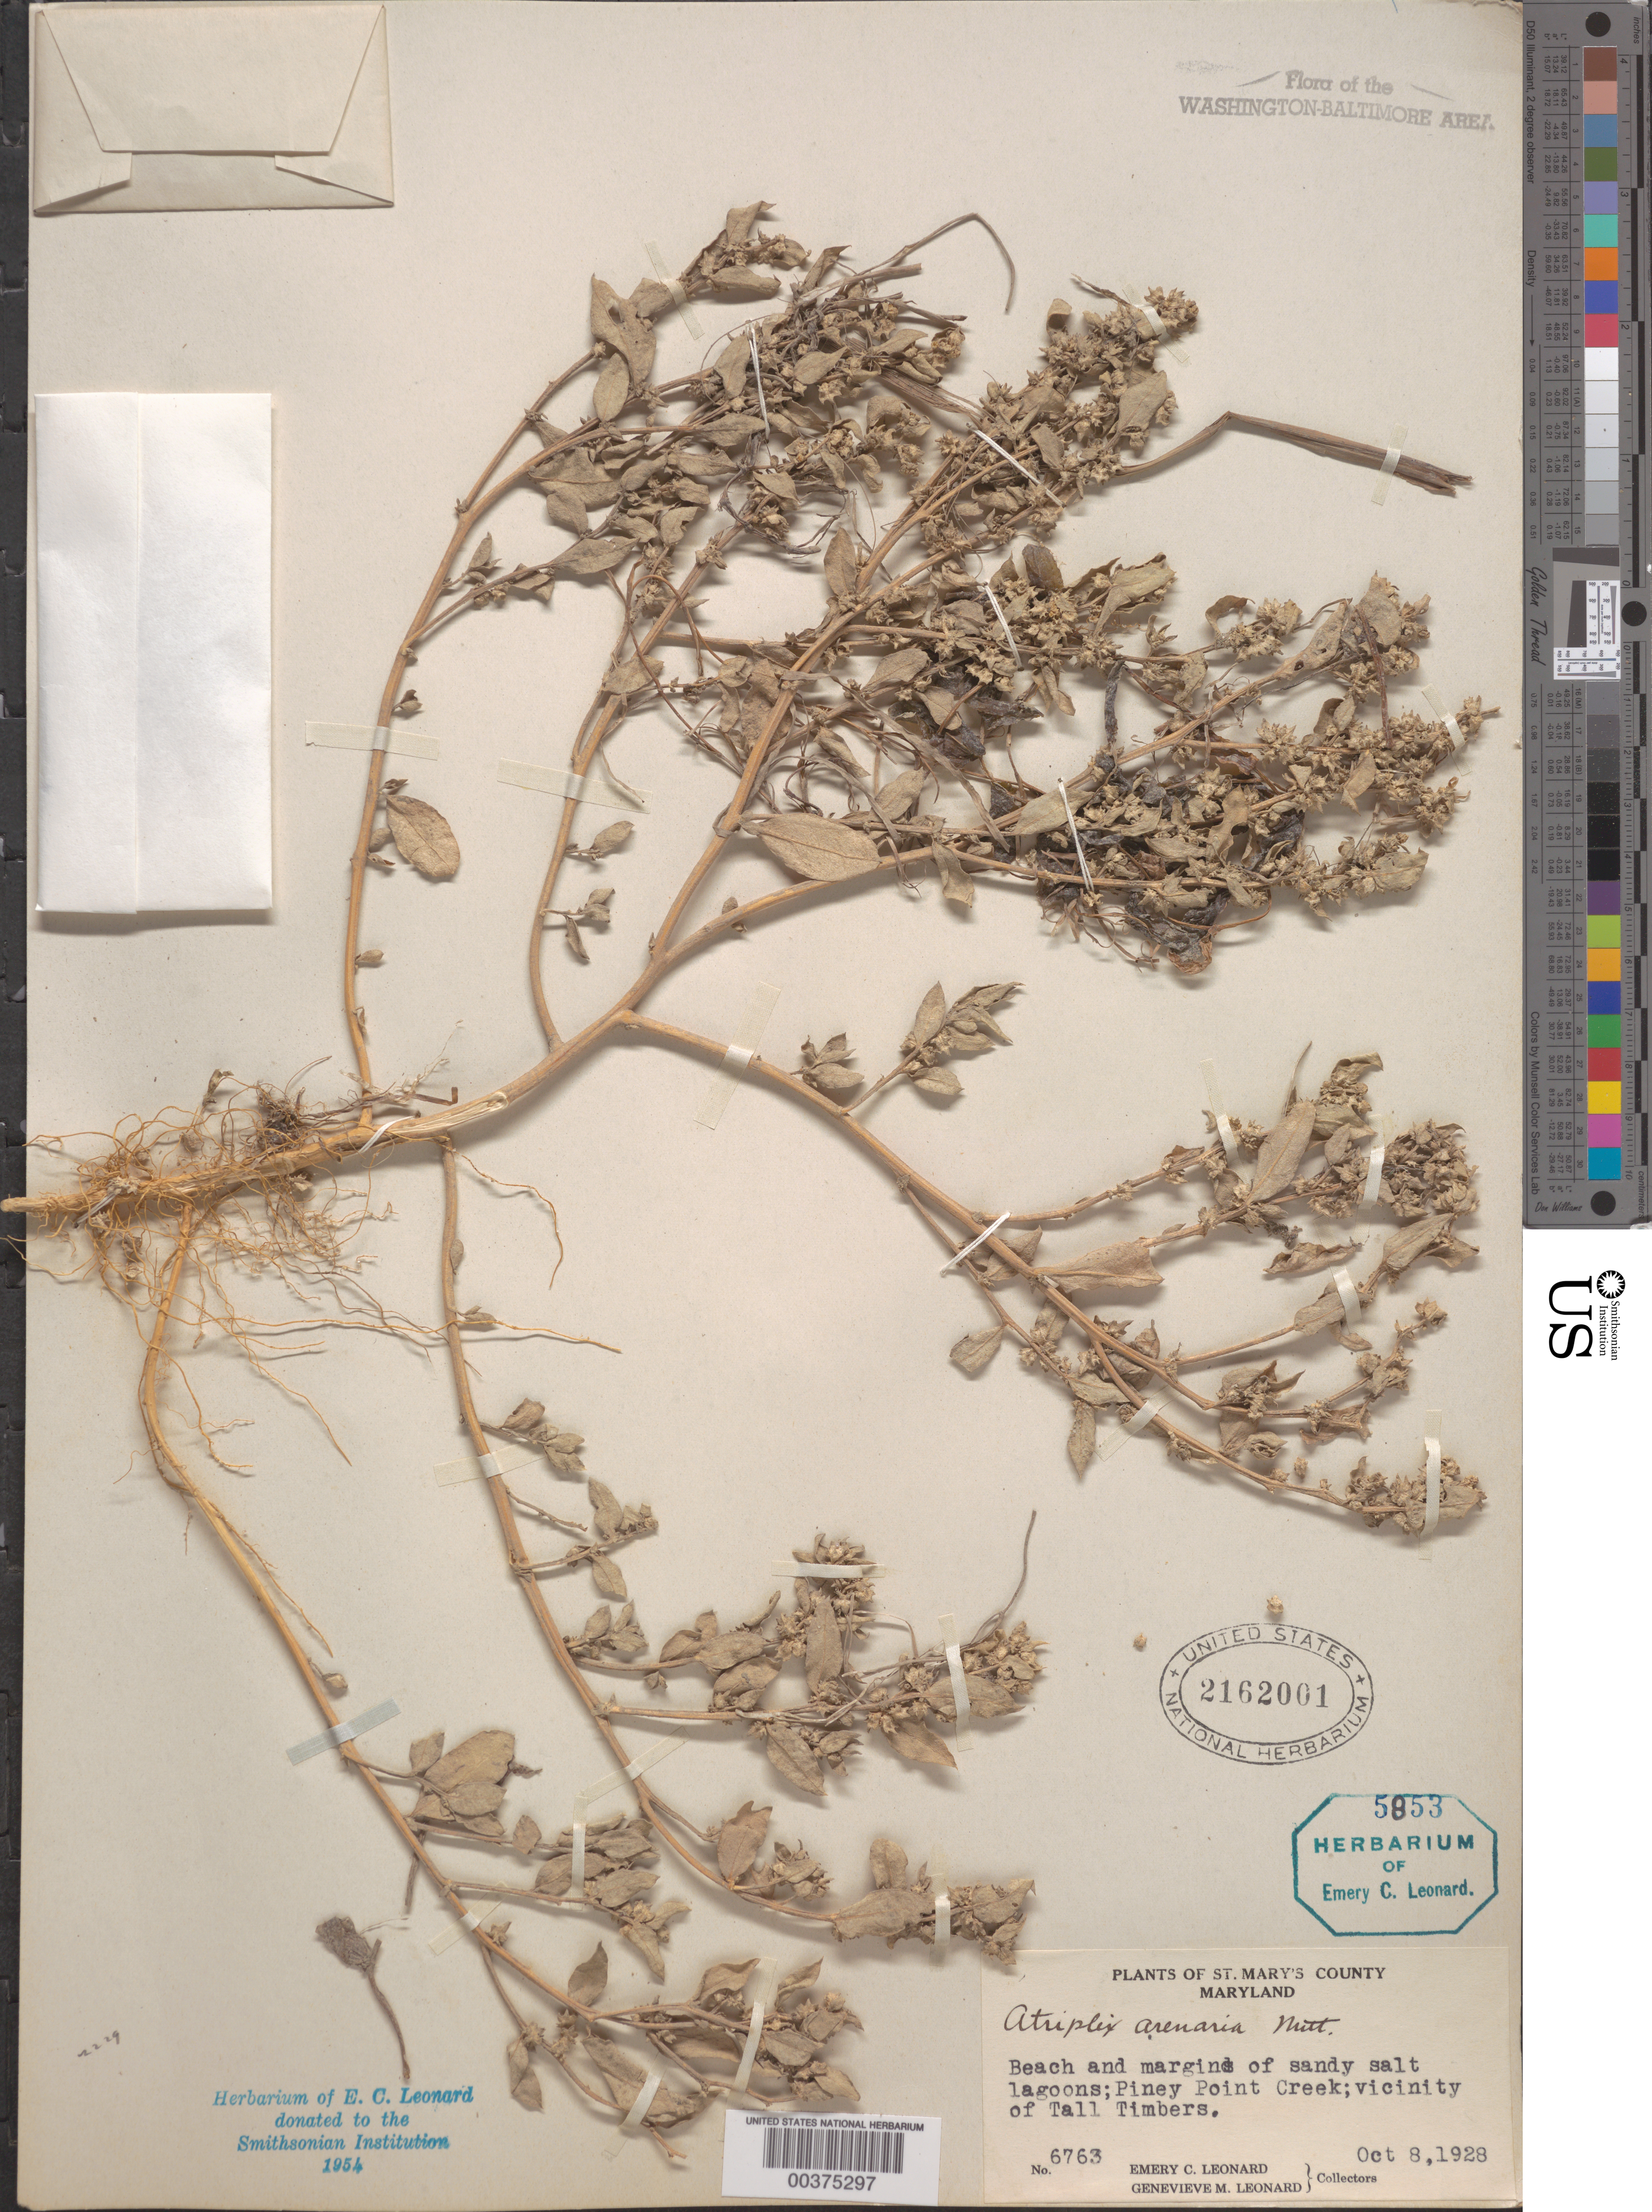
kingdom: Plantae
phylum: Tracheophyta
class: Magnoliopsida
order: Caryophyllales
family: Amaranthaceae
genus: Atriplex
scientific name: Atriplex pentandra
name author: (Jacq.) Standl.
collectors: E. C. Leonard & G. M. Leonard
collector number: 6763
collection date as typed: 08 Oct 1928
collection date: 1928-10-08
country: United States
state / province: Maryland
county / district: St. Mary's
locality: Piney Point Creek, Tall Timbers vicinity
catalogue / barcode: US 2162001